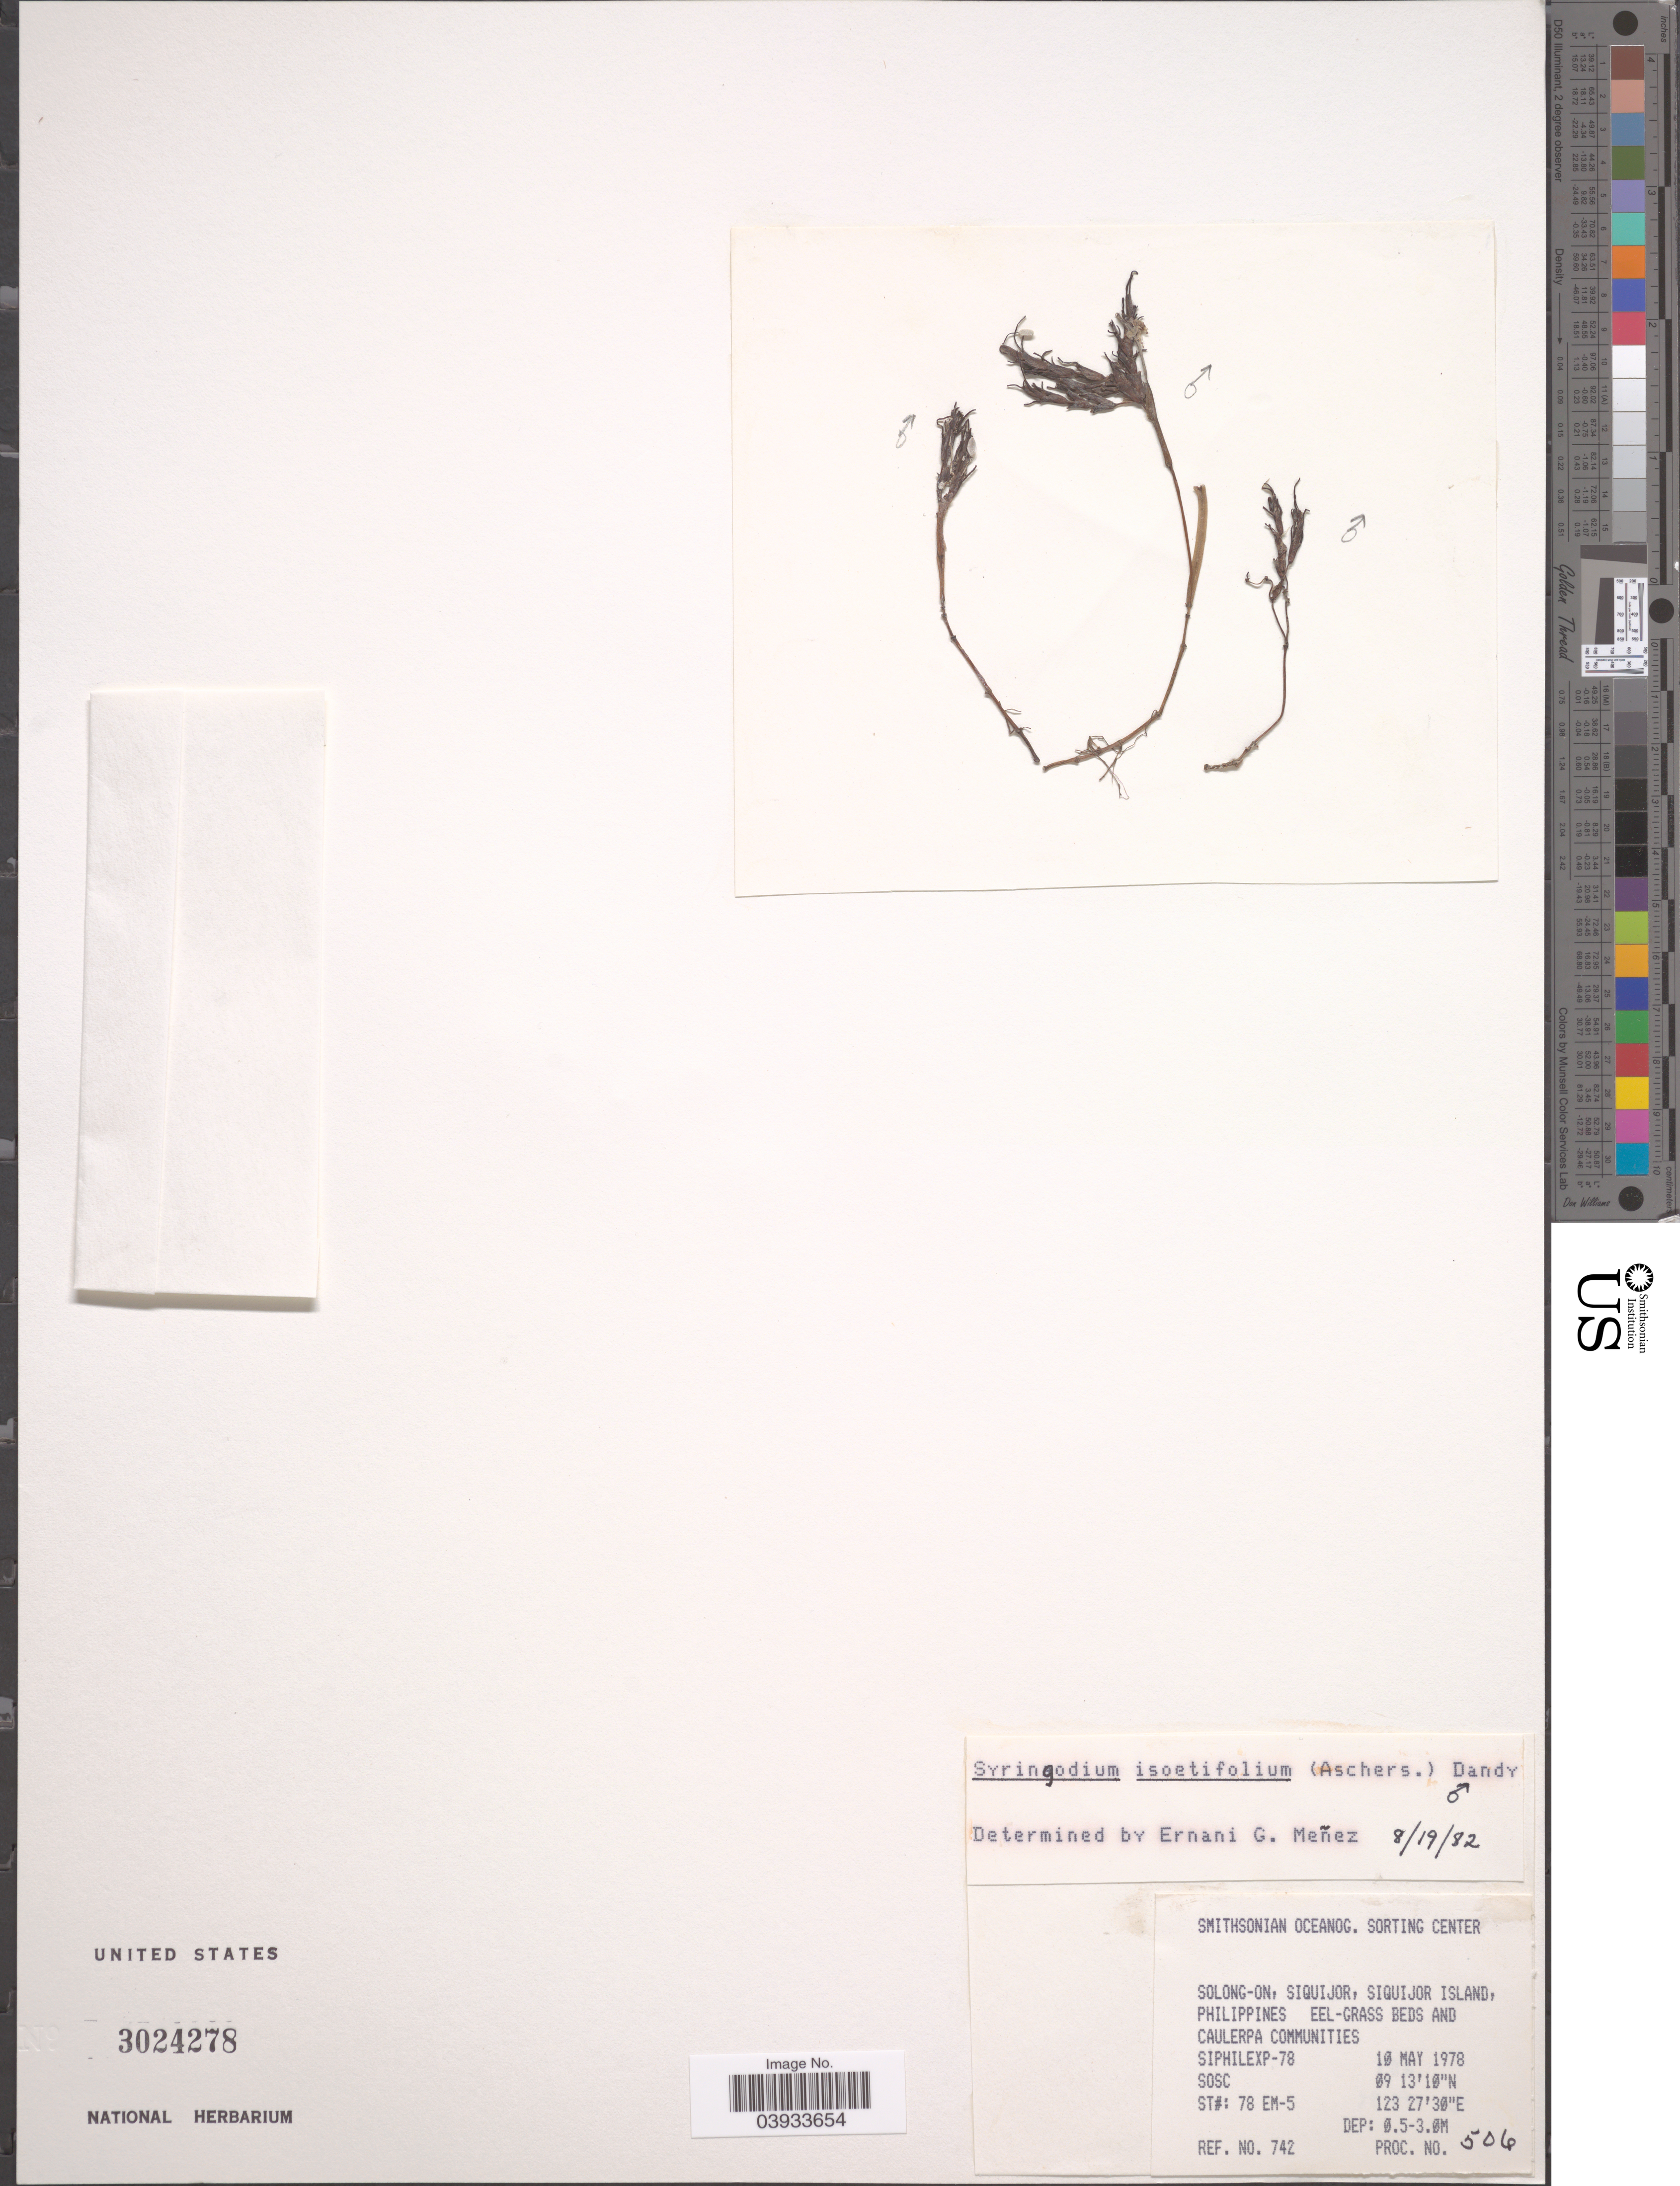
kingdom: Plantae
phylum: Tracheophyta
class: Liliopsida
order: Alismatales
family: Cymodoceaceae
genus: Syringodium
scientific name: Syringodium isoetifolium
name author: (Asch.) Dandy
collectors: SOSC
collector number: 742/506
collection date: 1978-05-10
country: Philippines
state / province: Central Visayas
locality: Solong-on, Siquijor, Siguijor Island.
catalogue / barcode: US 3024278